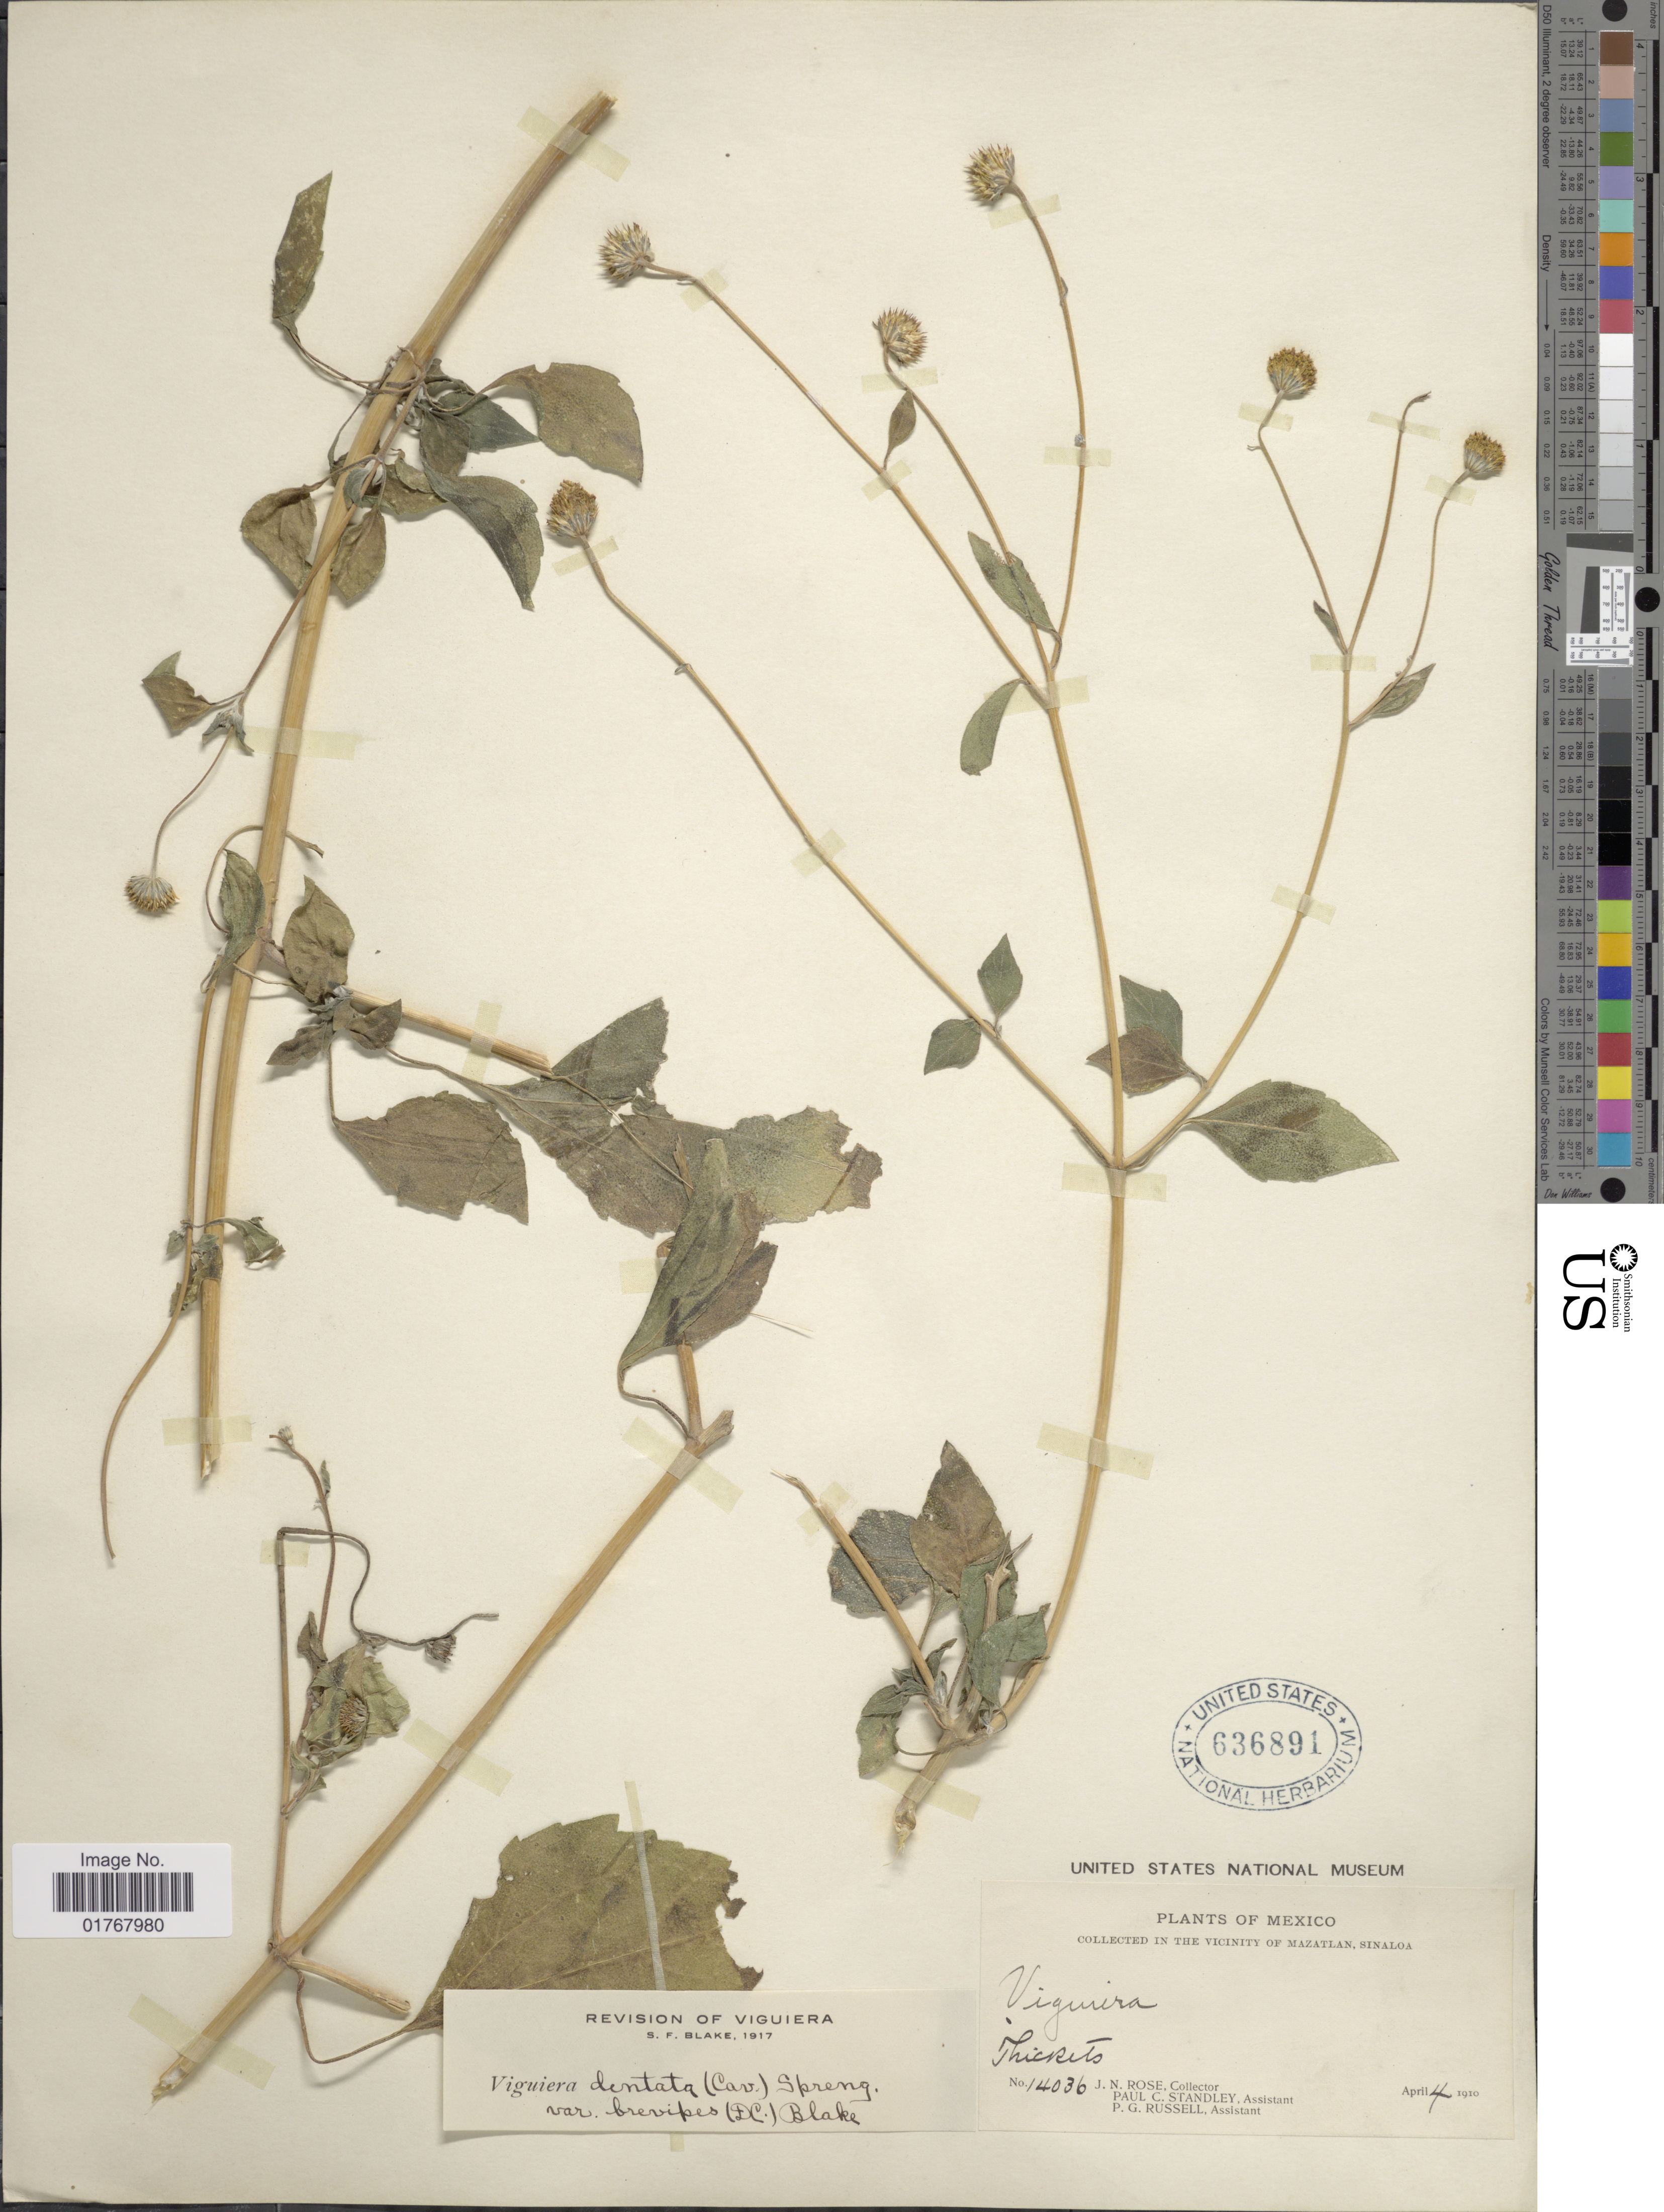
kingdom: Plantae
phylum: Tracheophyta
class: Magnoliopsida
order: Asterales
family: Asteraceae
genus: Viguiera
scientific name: Viguiera dentata var. brevipes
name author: (DC.) S.F. Blake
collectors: J. N. Rose, P. C. Standley & P. G. Russell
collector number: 14036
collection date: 1910-04-04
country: Mexico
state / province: Sinaloa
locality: In the Vicinity of Mazatlan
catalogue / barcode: US 636891